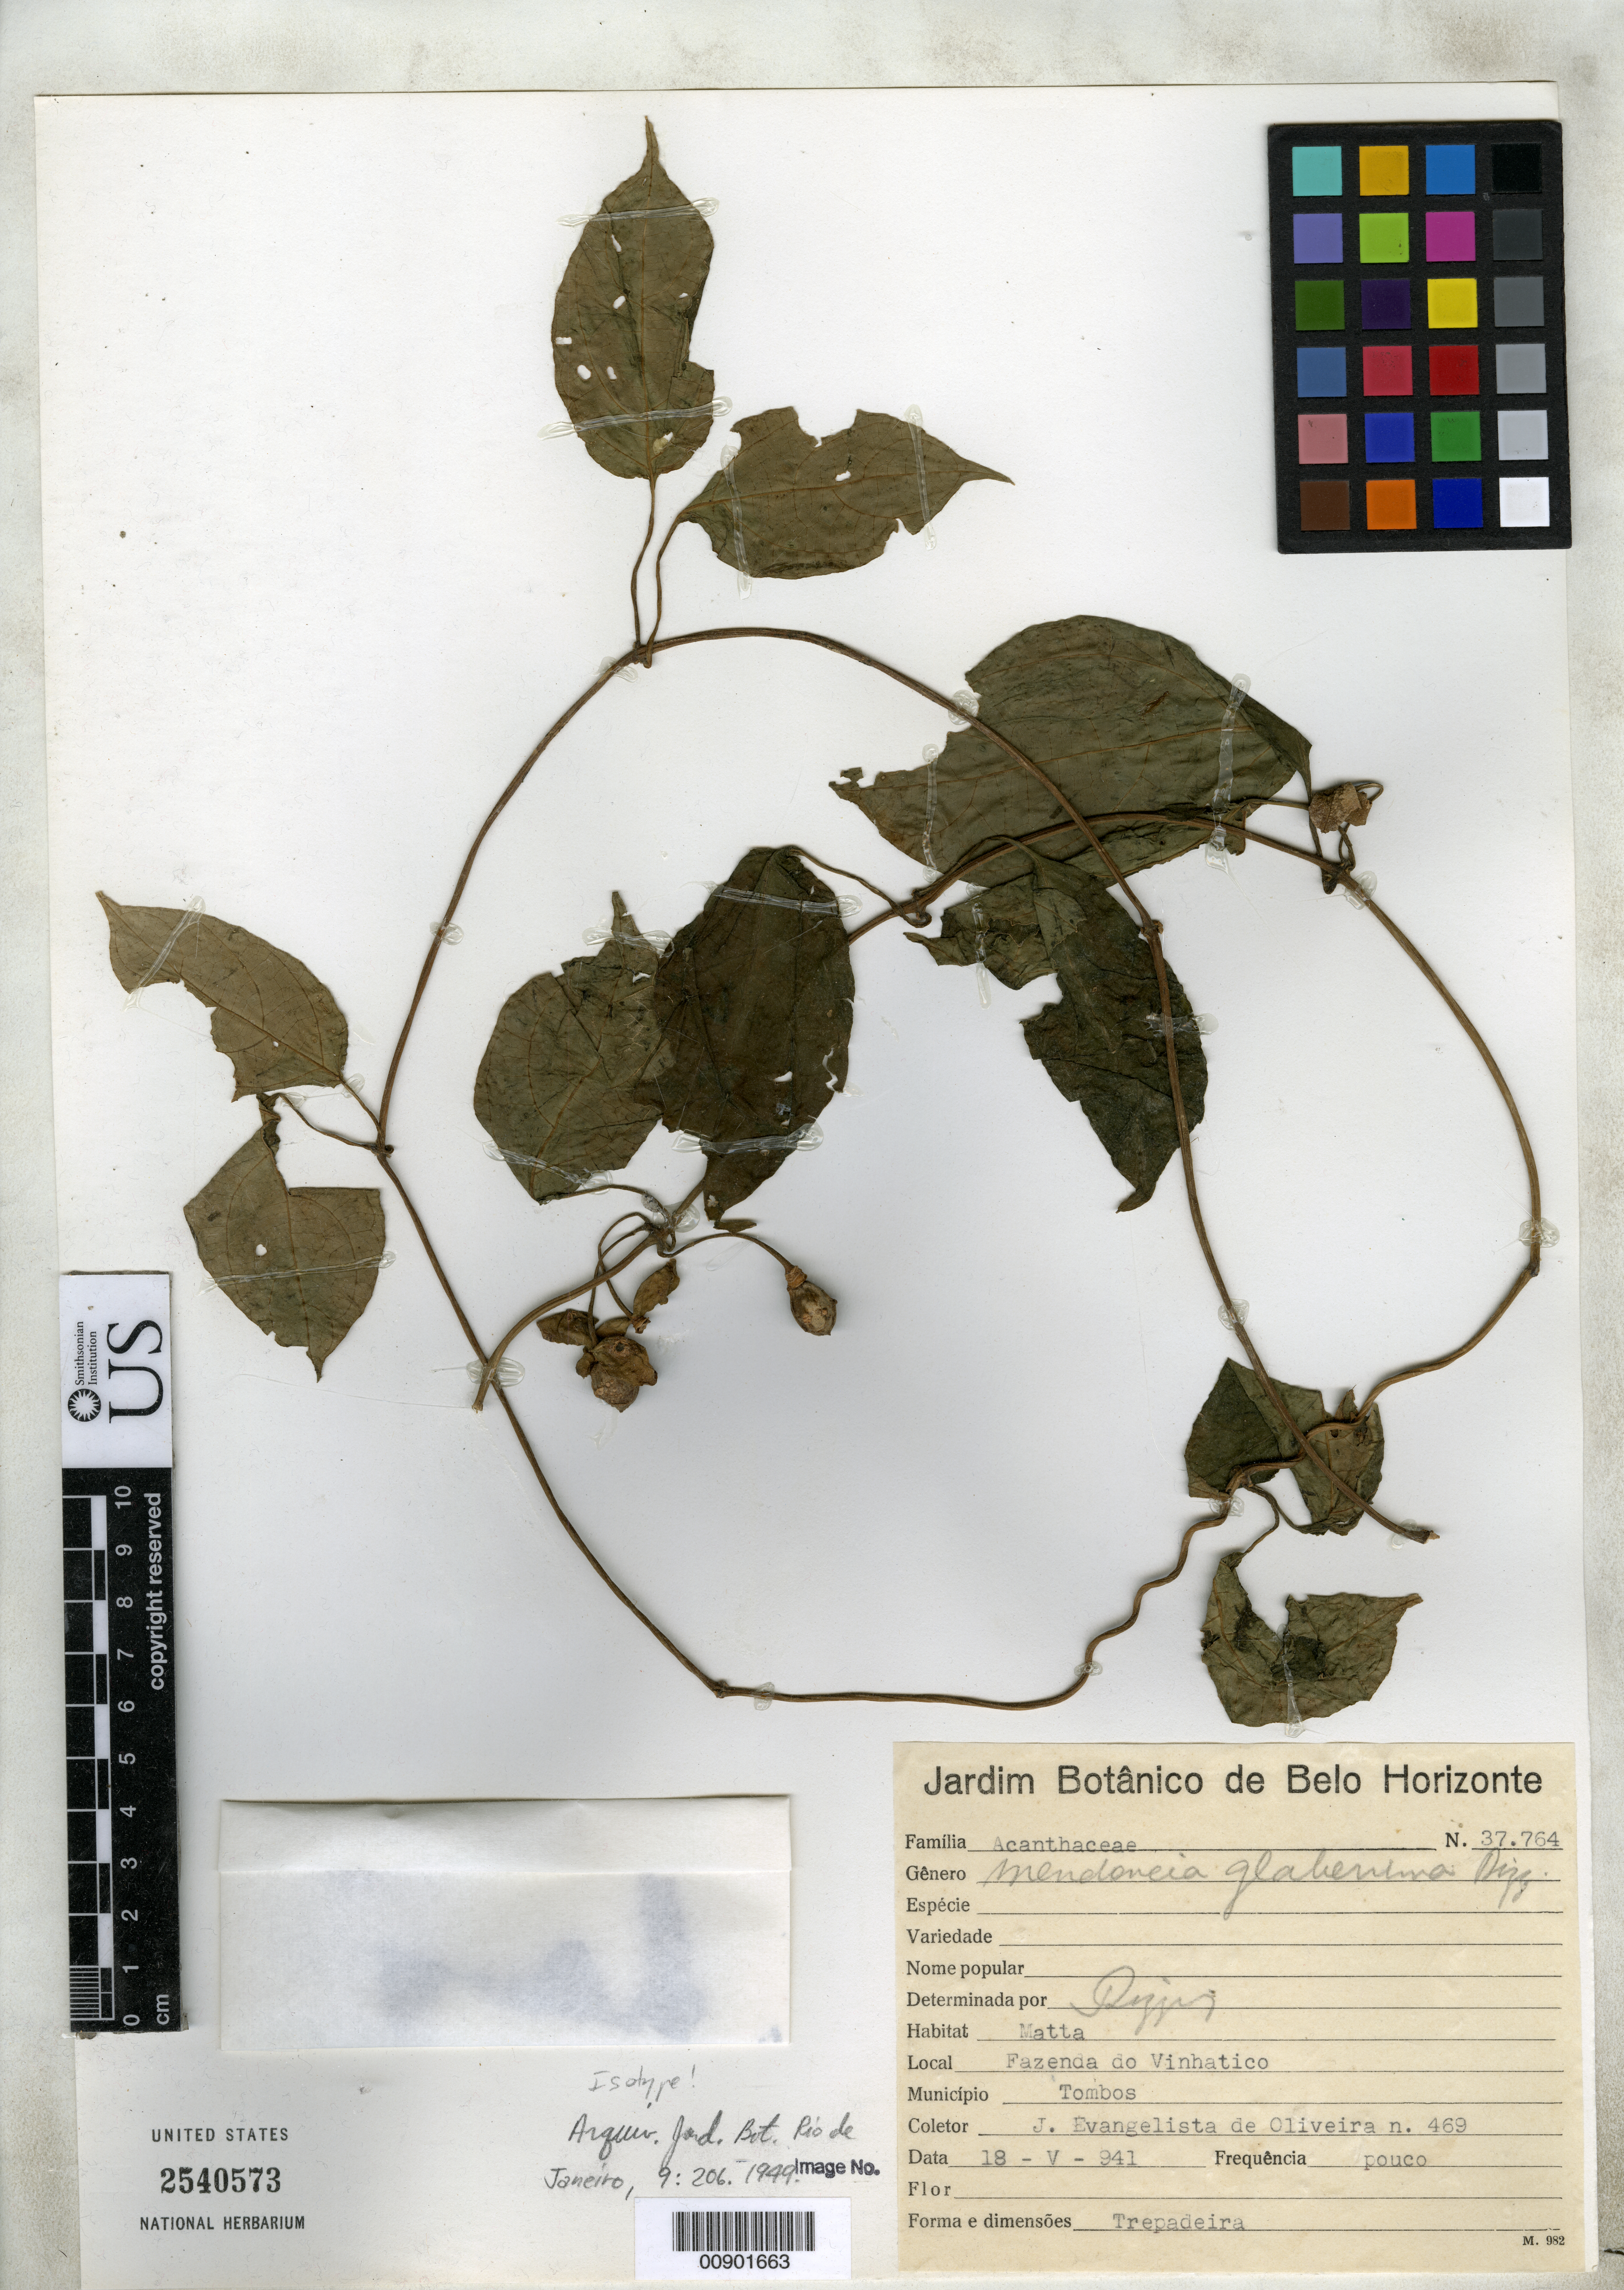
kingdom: Plantae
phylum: Tracheophyta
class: Magnoliopsida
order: Lamiales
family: Acanthaceae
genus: Mendoncia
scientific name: Mendoncia glaberrima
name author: Rizzini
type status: Isotype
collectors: J. Evangelista De Oliveira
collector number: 469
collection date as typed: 18 May 1941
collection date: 1941-05-18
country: Brazil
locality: Fazenda do Vinhatico, município Tombos.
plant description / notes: Herb. Jard. Bot. Belo Horizonte 37.765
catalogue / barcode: US 2540573